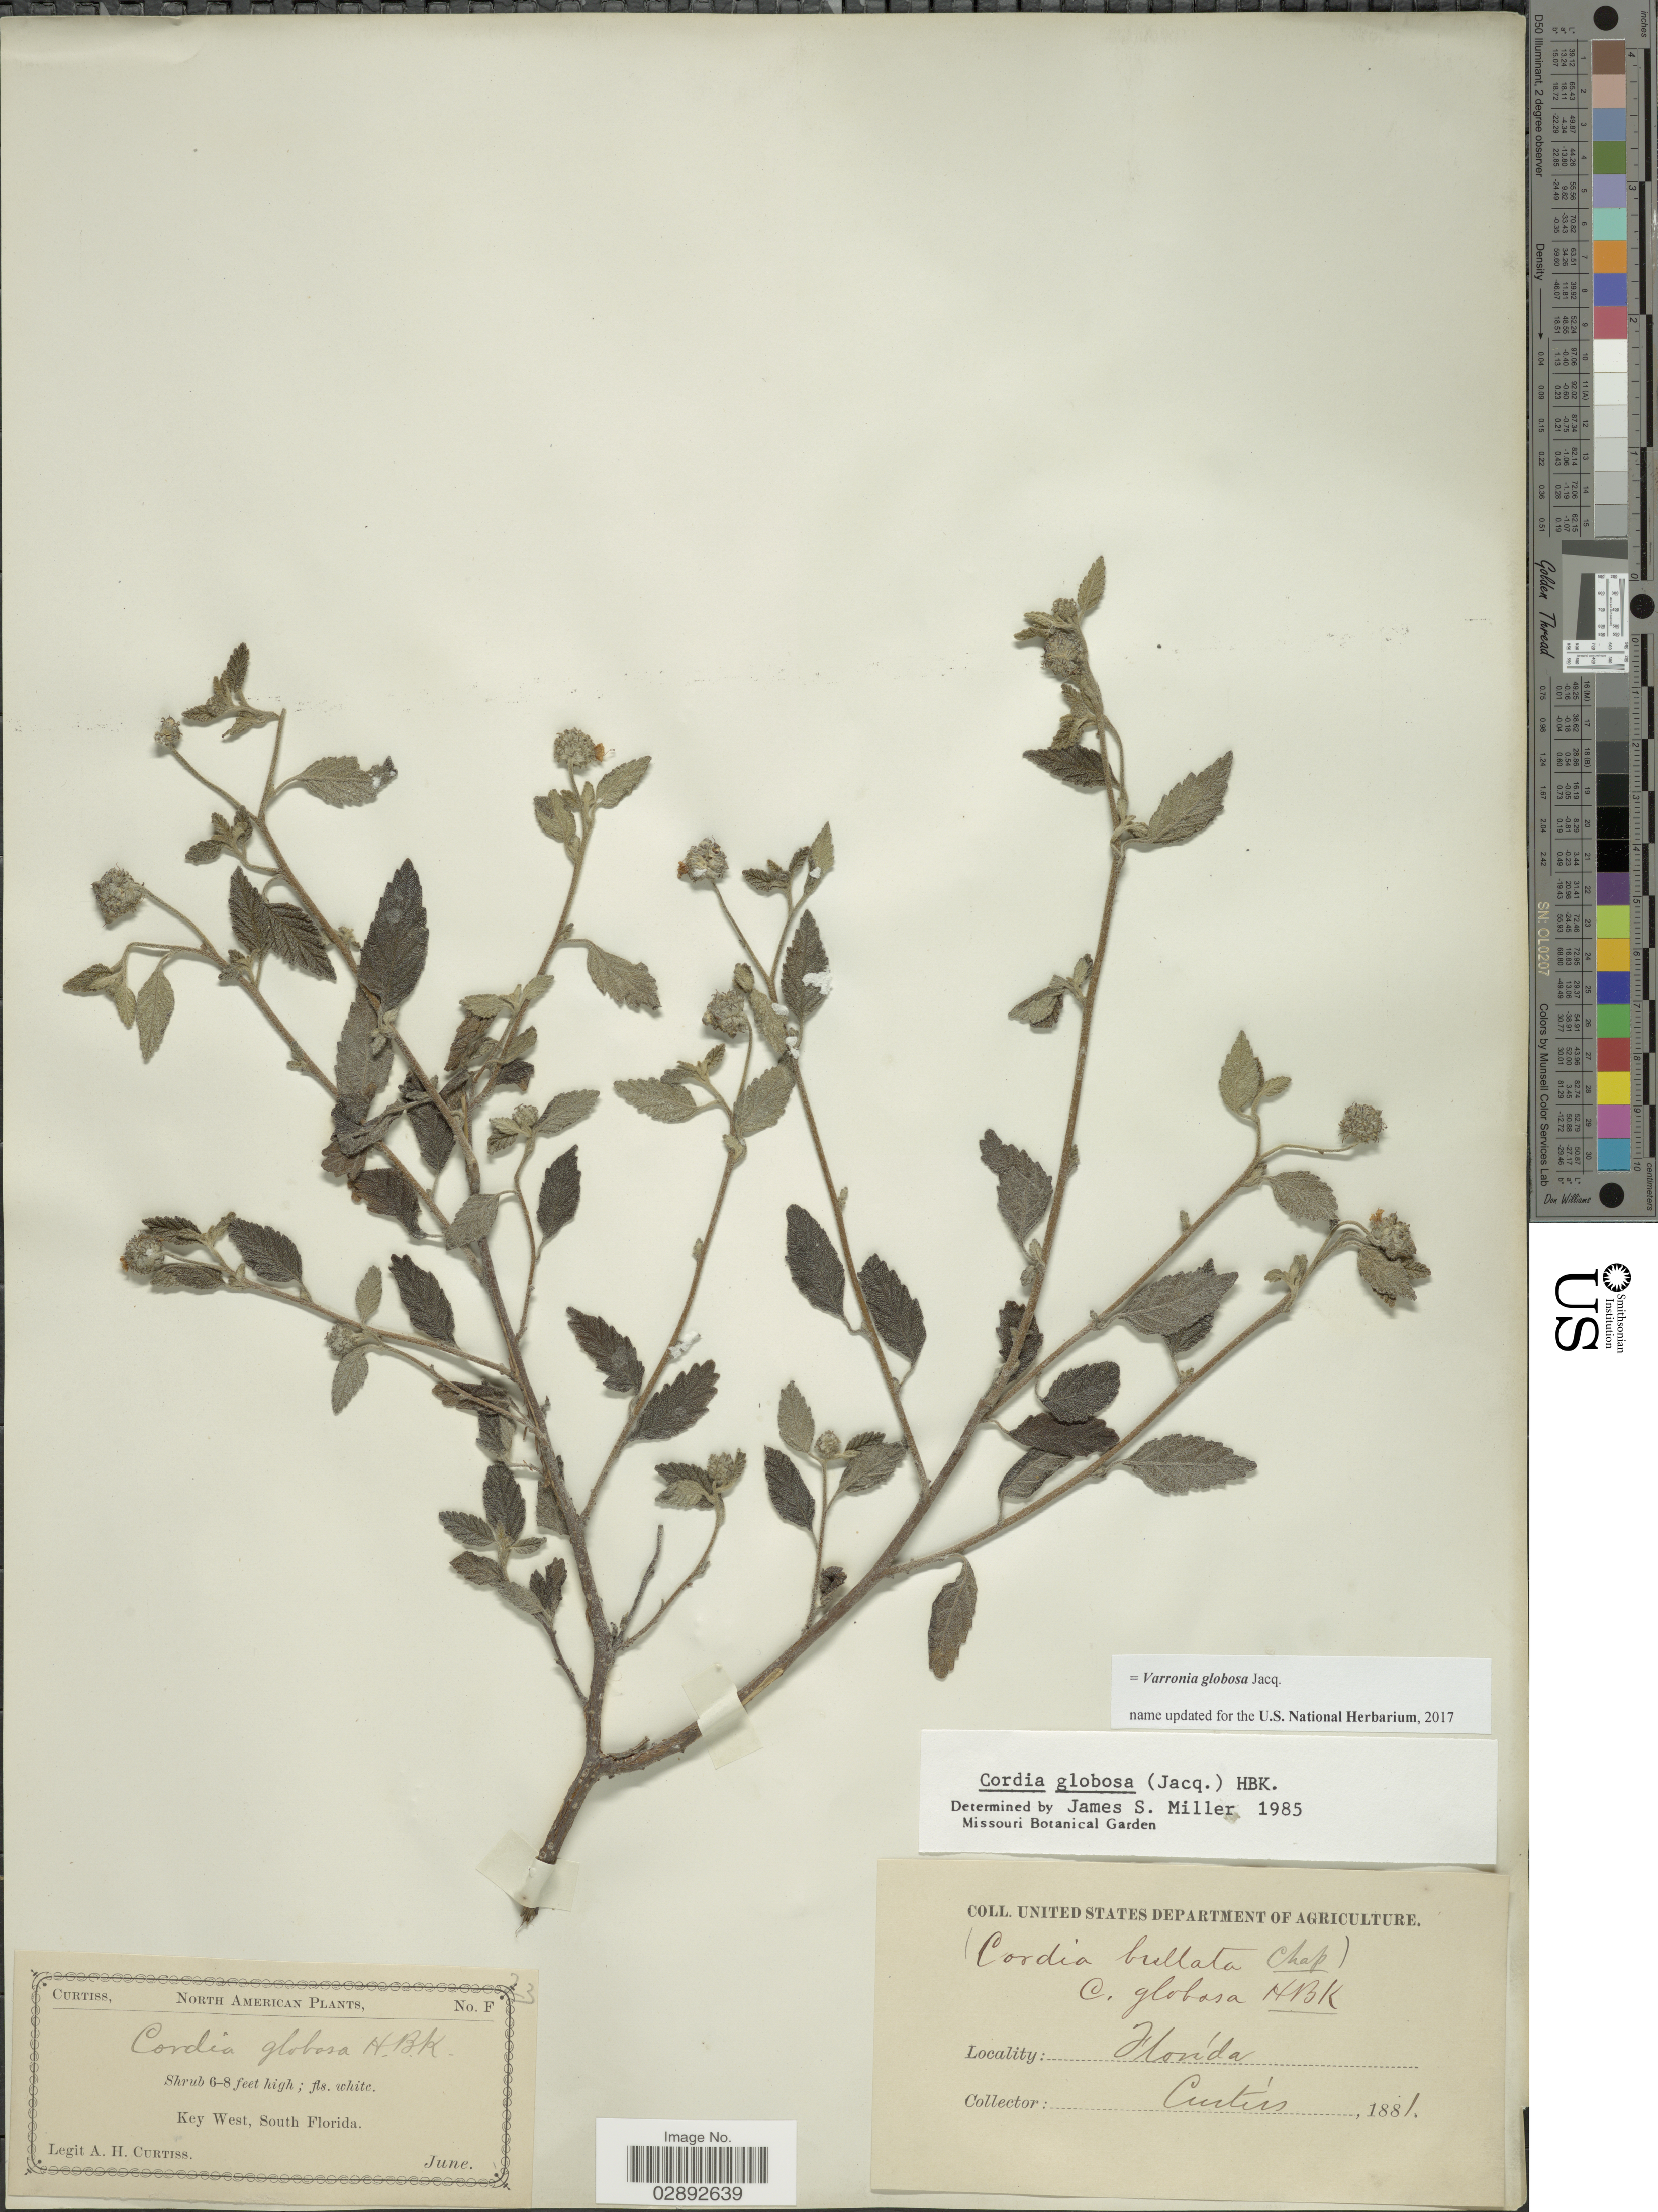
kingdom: Plantae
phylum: Tracheophyta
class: Magnoliopsida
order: Boraginales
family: Cordiaceae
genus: Varronia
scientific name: Varronia globosa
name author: Jacq.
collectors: A. H. Curtiss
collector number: F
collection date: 1881-06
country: United States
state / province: Florida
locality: Key West, South Florida.